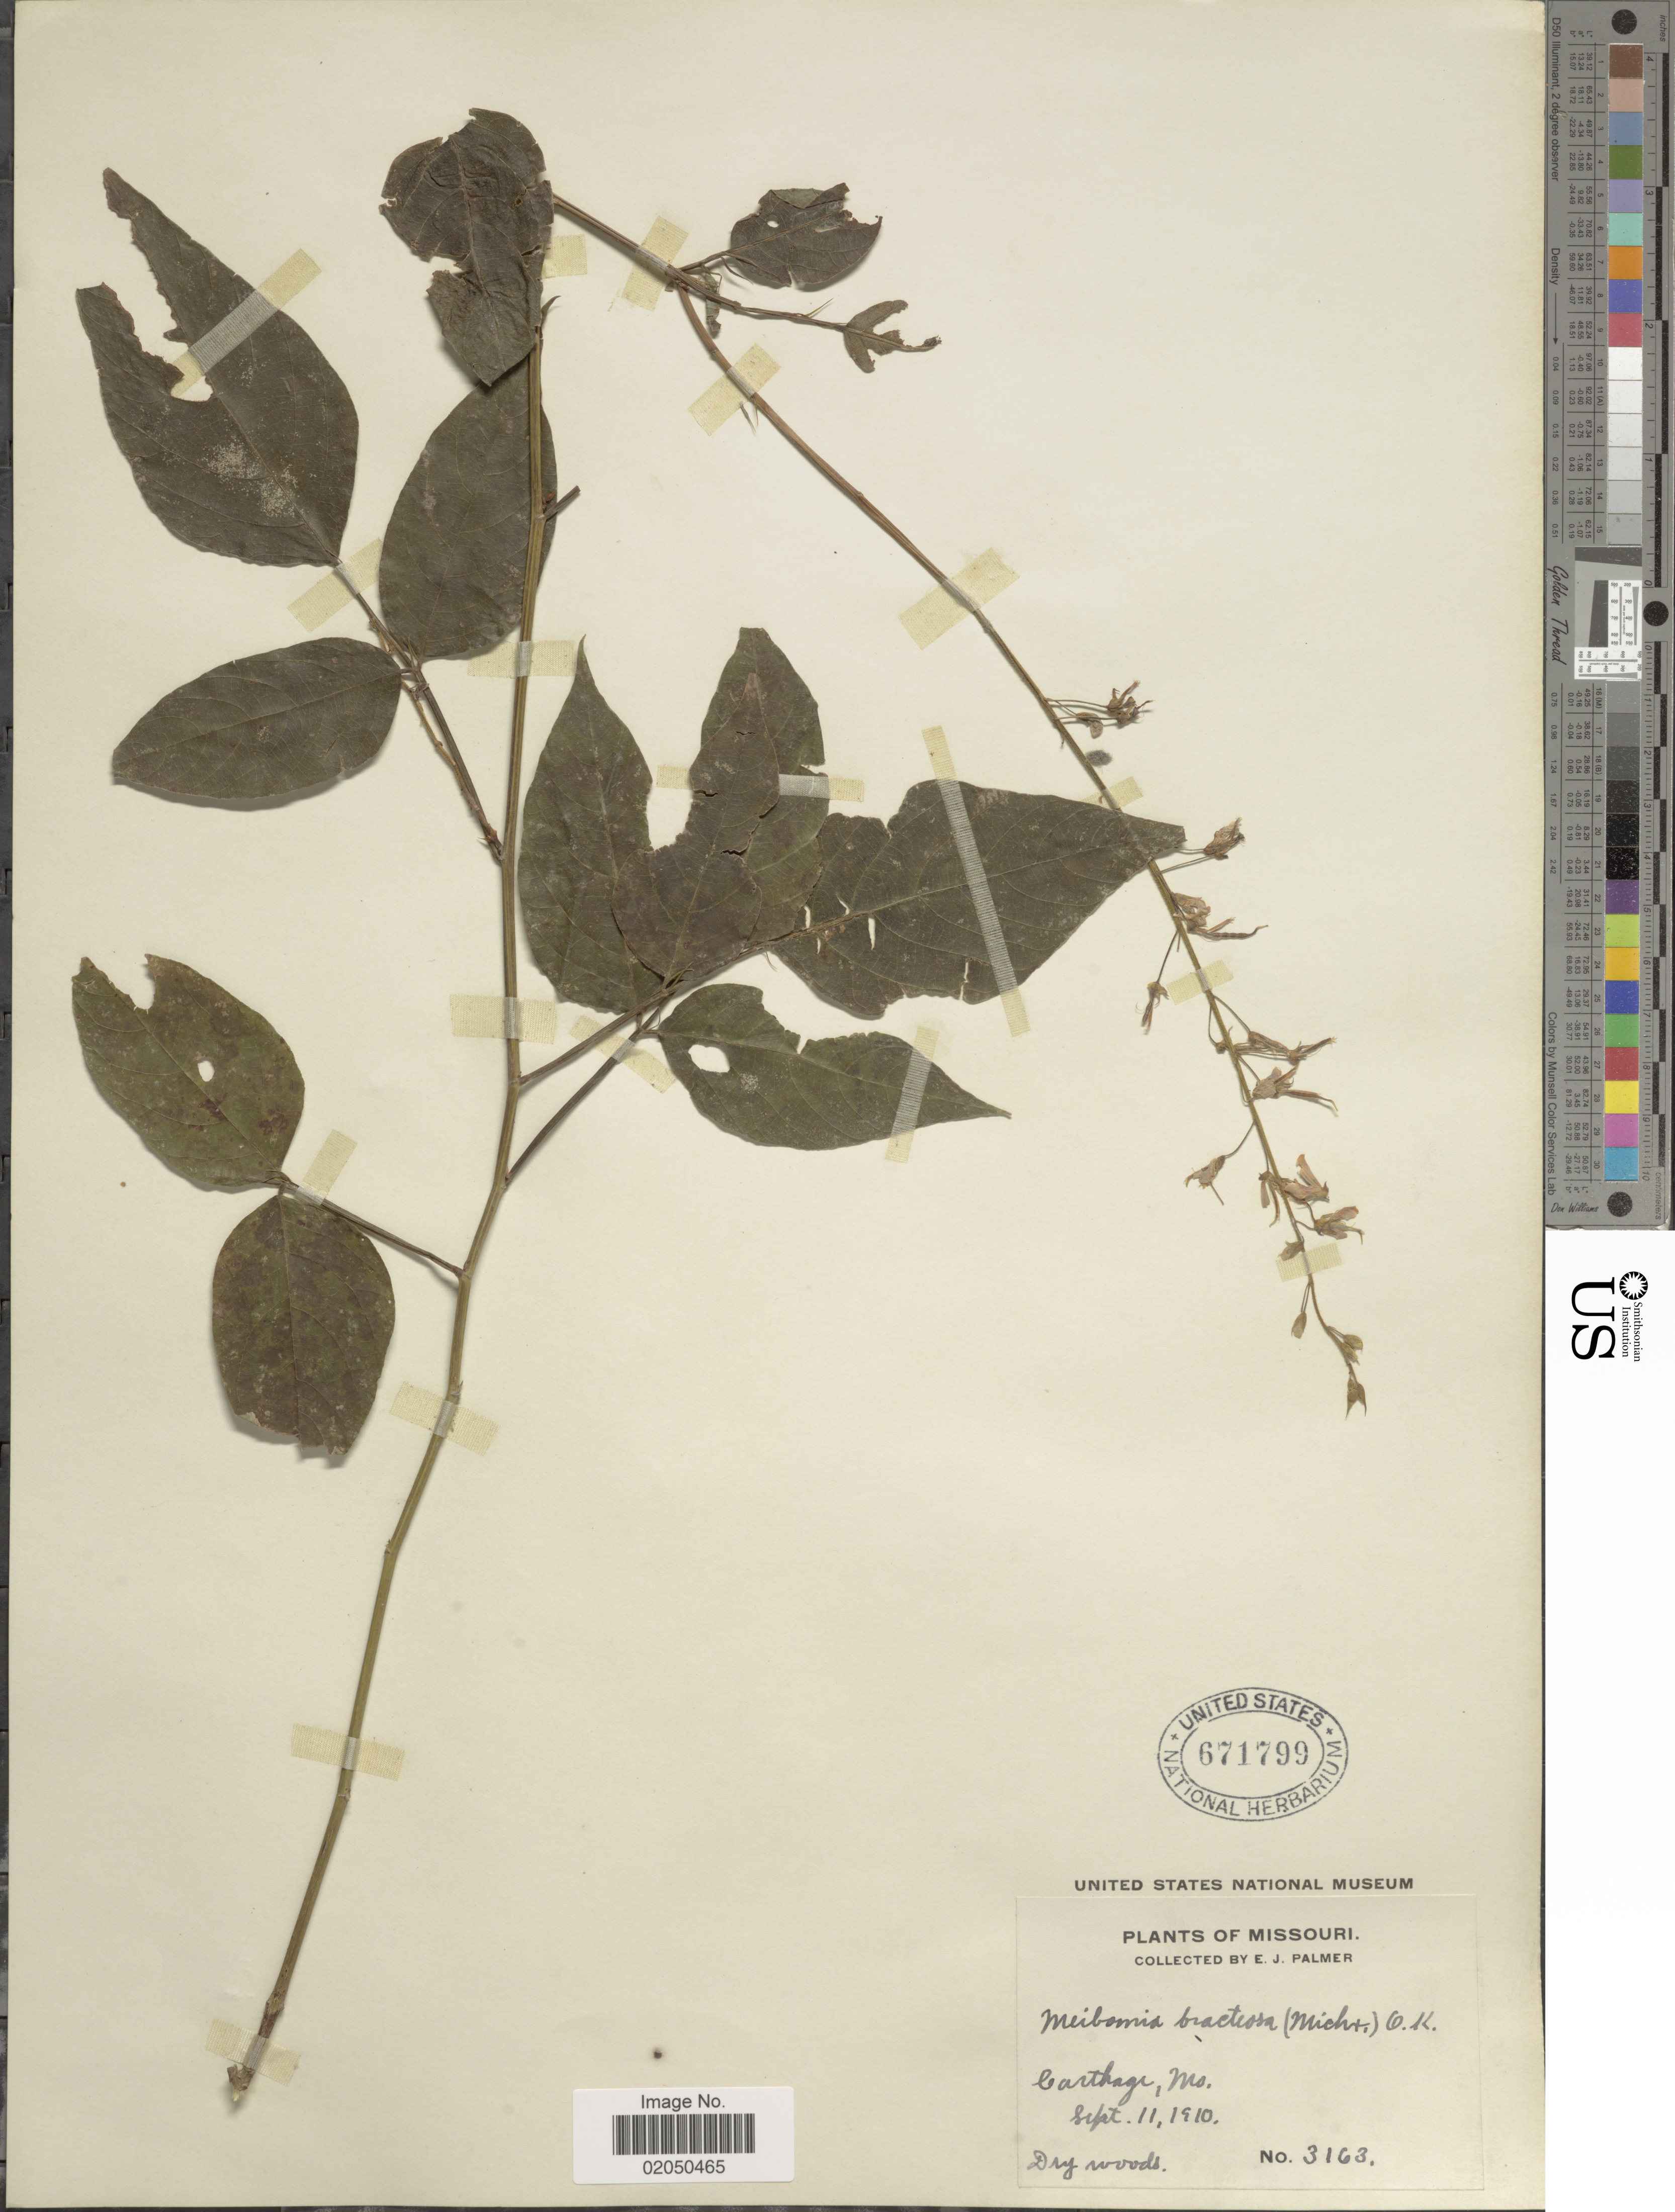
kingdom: Plantae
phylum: Tracheophyta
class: Magnoliopsida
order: Fabales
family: Fabaceae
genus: Desmodium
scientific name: Desmodium cuspidatum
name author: (Muhl. ex Willd.) Loudon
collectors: E. J. Palmer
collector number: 3163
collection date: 1910-09-11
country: United States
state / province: Missouri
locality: Carthage, Mo.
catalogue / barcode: US 671799